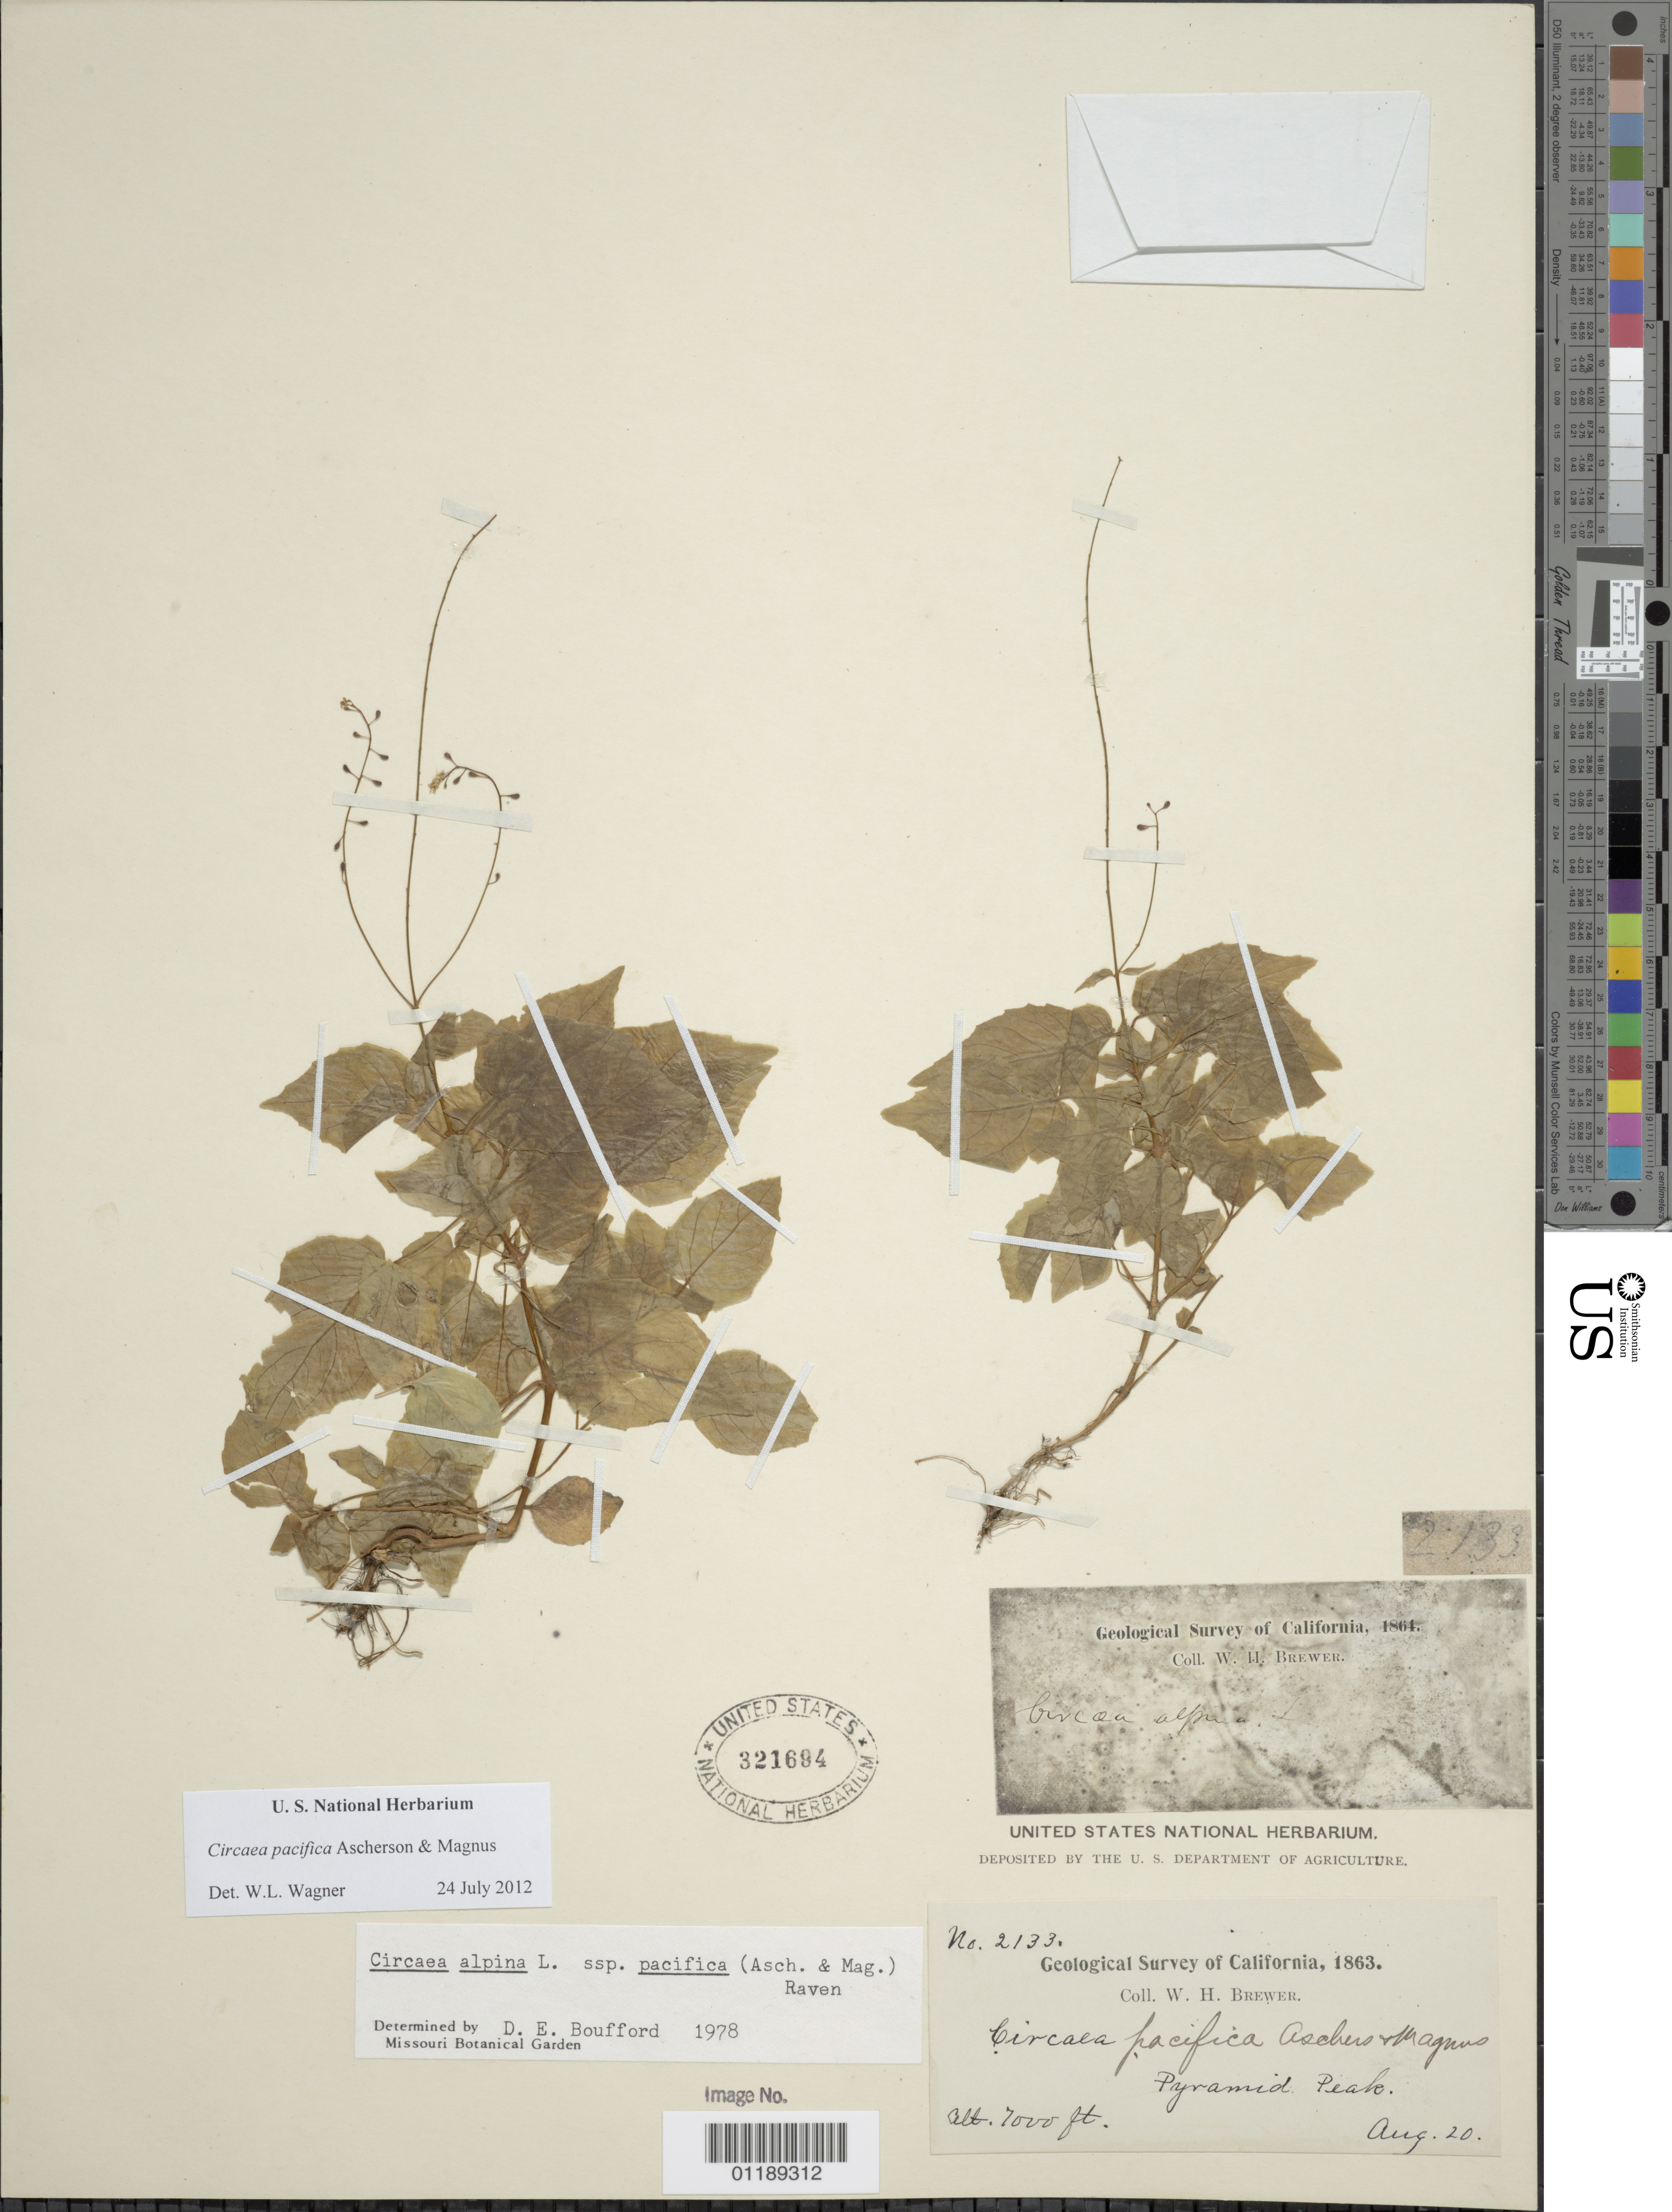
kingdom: Plantae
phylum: Tracheophyta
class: Magnoliopsida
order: Myrtales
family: Onagraceae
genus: Circaea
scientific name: Circaea pacifica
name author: Asch. & Magnus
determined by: Wagner, W. L., (BOT), Smithsonian Institution - National Museum of Natural History (UNITED STATES)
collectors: W. H. Brewer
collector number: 2133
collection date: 1863-08-20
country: United States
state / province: California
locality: Pyramid Peak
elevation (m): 2134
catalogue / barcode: US 321694